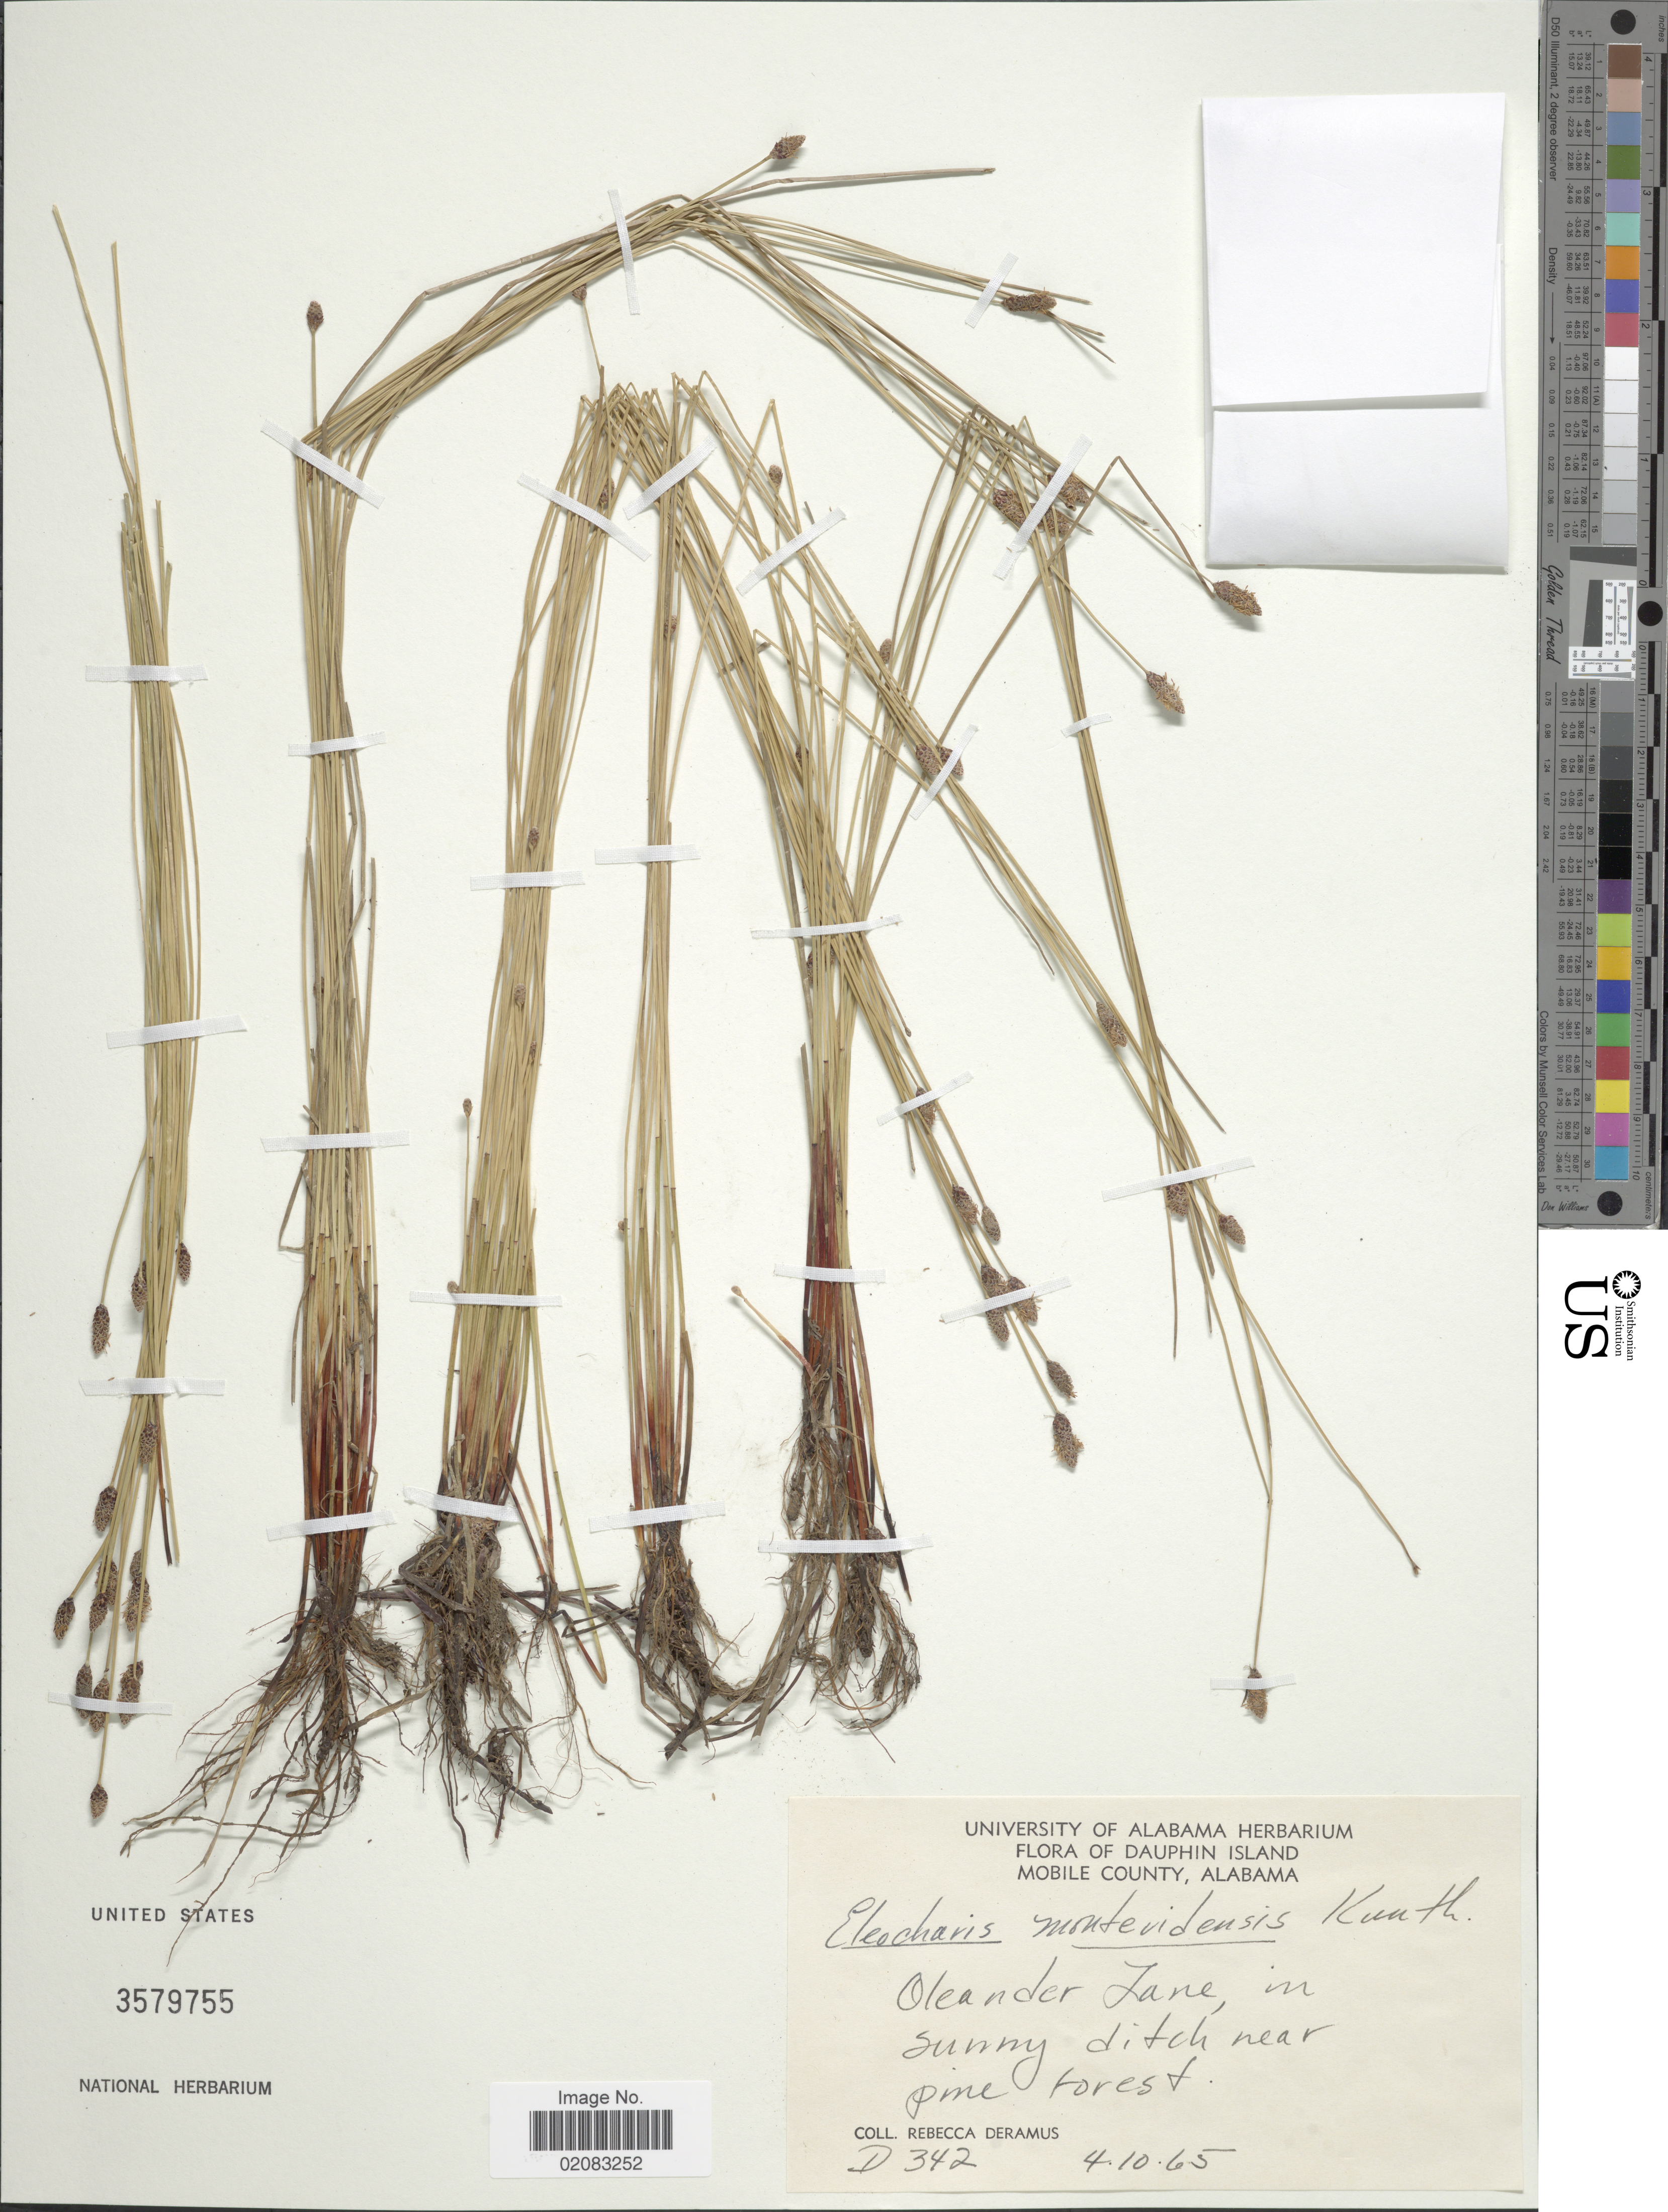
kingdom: Plantae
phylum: Tracheophyta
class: Liliopsida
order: Poales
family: Cyperaceae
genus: Eleocharis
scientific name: Eleocharis montevidensis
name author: Kunth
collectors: R. Deramus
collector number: D 342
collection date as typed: Transcribed d/m/y: 10/4/65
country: United States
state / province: Alabama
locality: Dauphin Island, Mobile County, Oleaner Lane, in sunny ditch near pine forest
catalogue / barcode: US 3579755